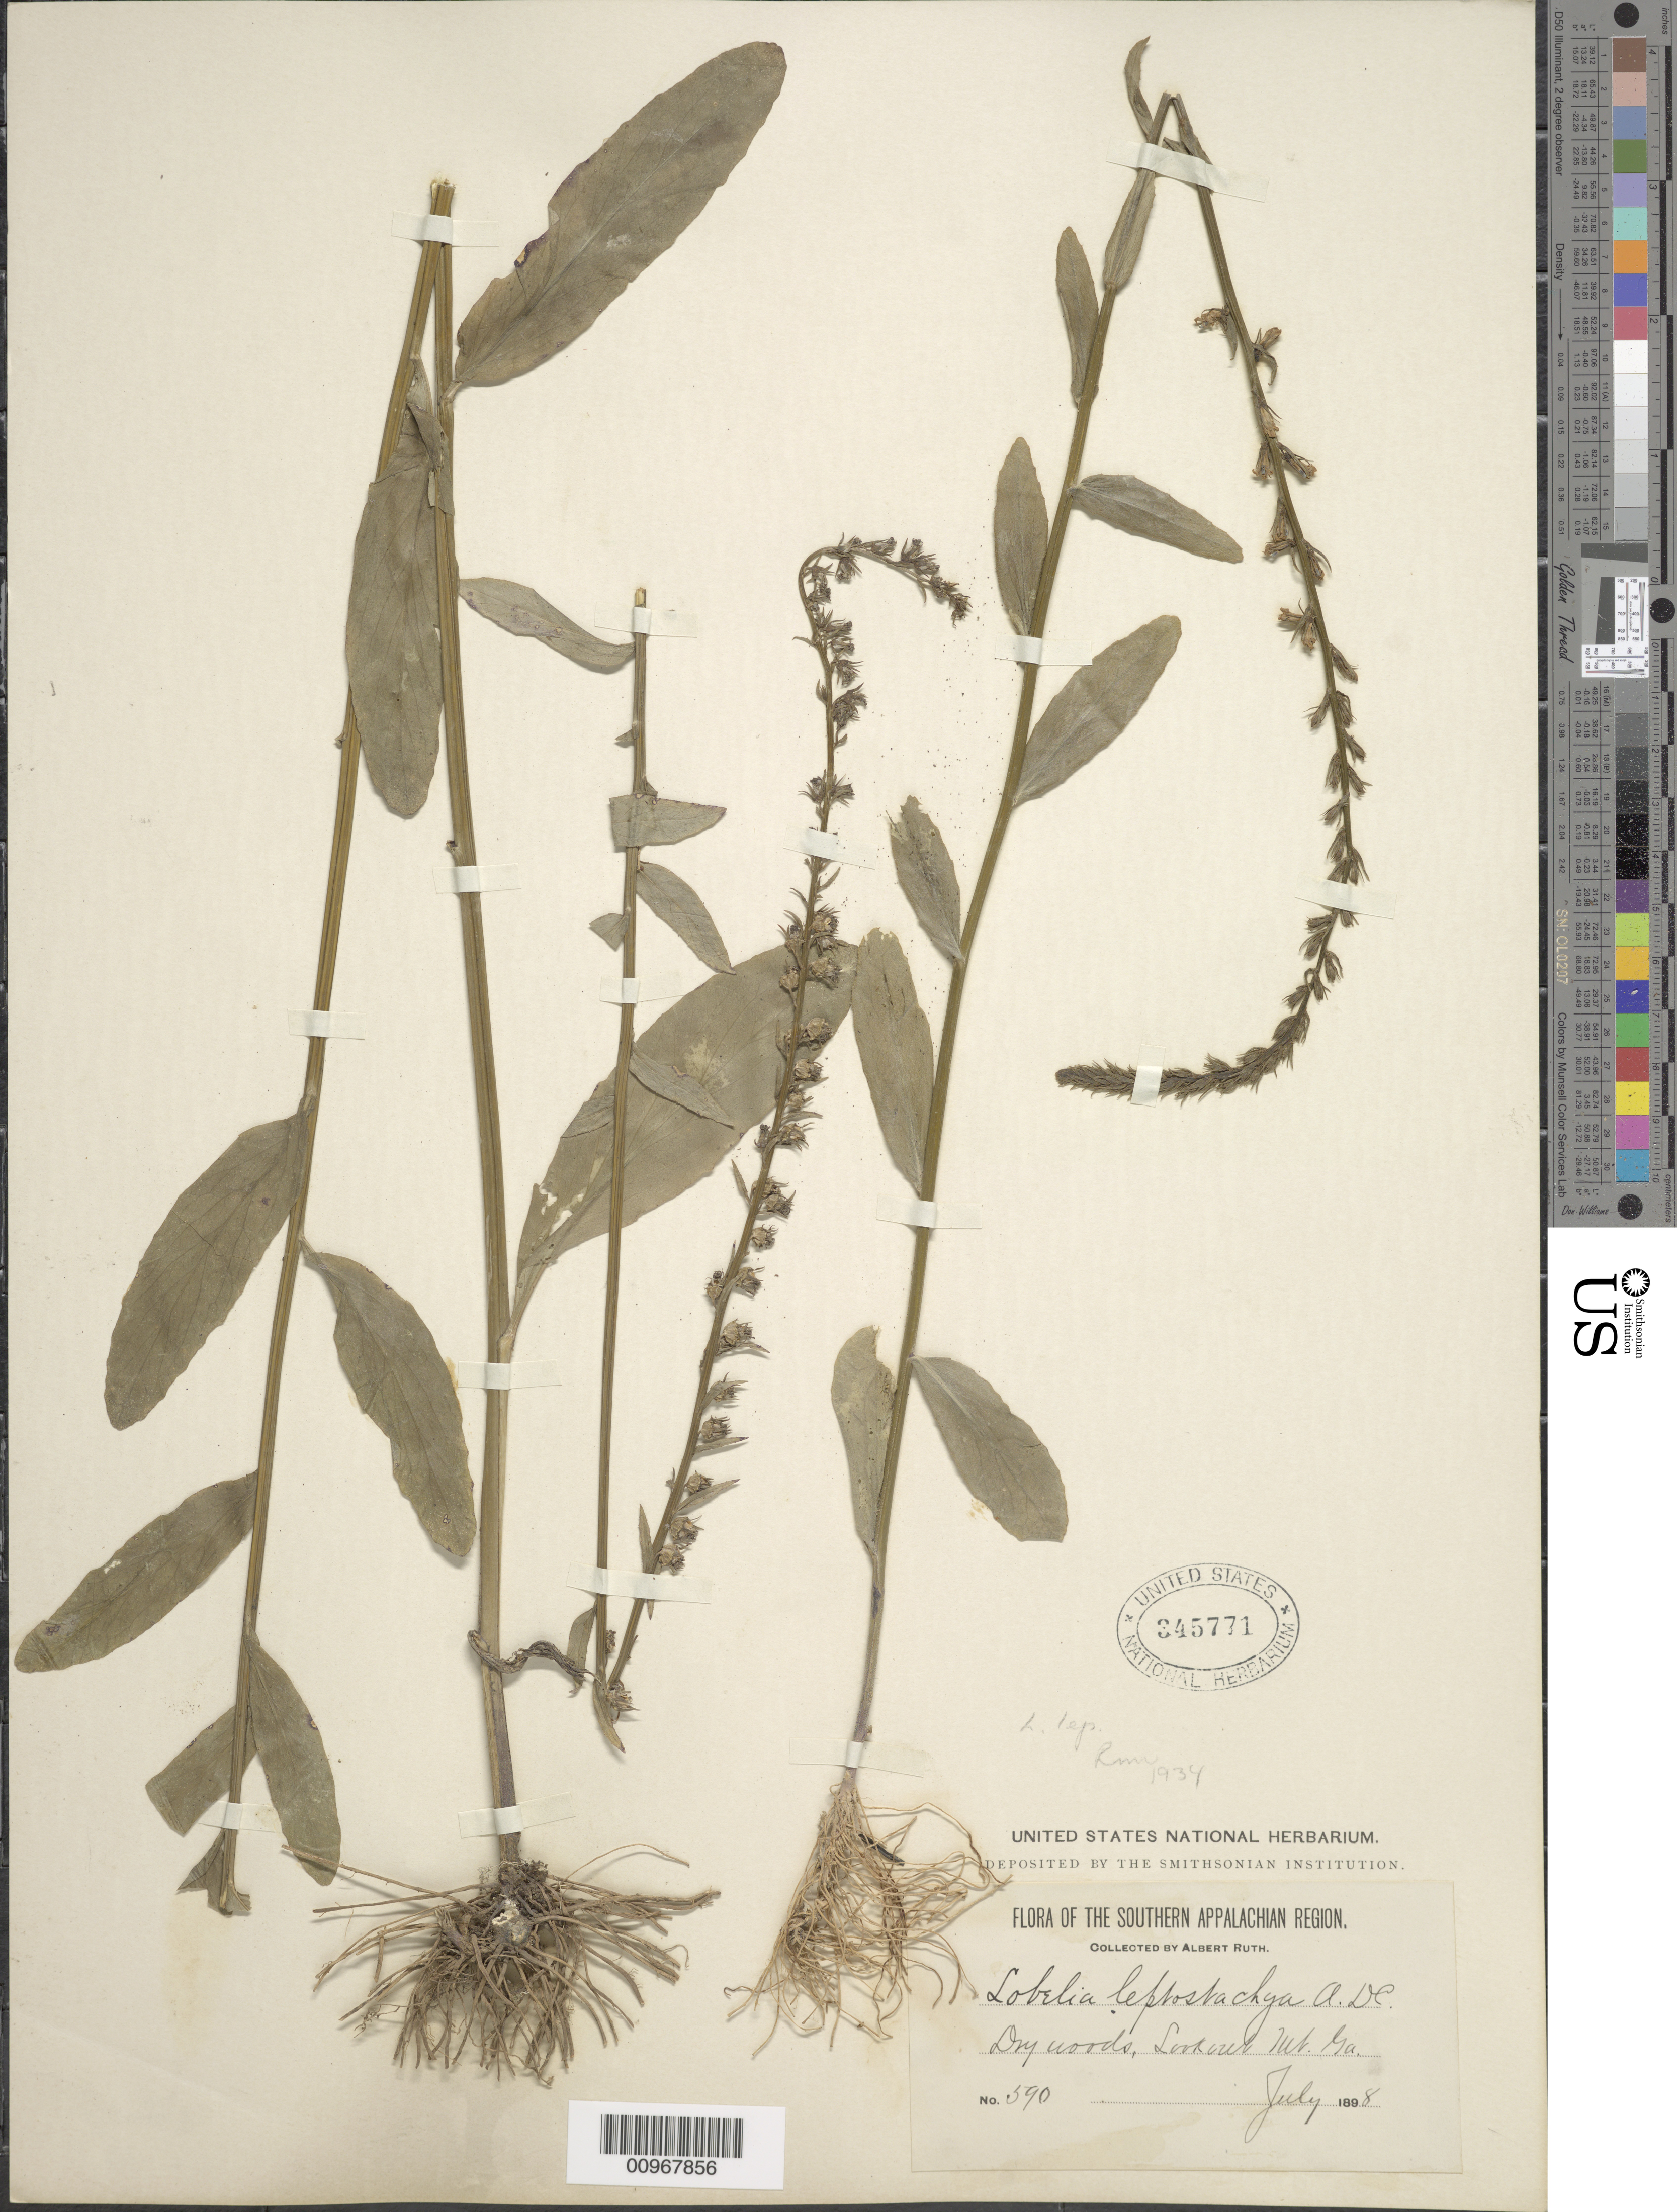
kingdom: Plantae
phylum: Tracheophyta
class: Magnoliopsida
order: Asterales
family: Campanulaceae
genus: Lobelia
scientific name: Lobelia leptostachys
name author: A. DC.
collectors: A. Ruth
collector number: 590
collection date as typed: Jul 1898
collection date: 1898-07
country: United States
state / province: Georgia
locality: Lookout Mt.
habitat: dry woods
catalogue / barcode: US 345771